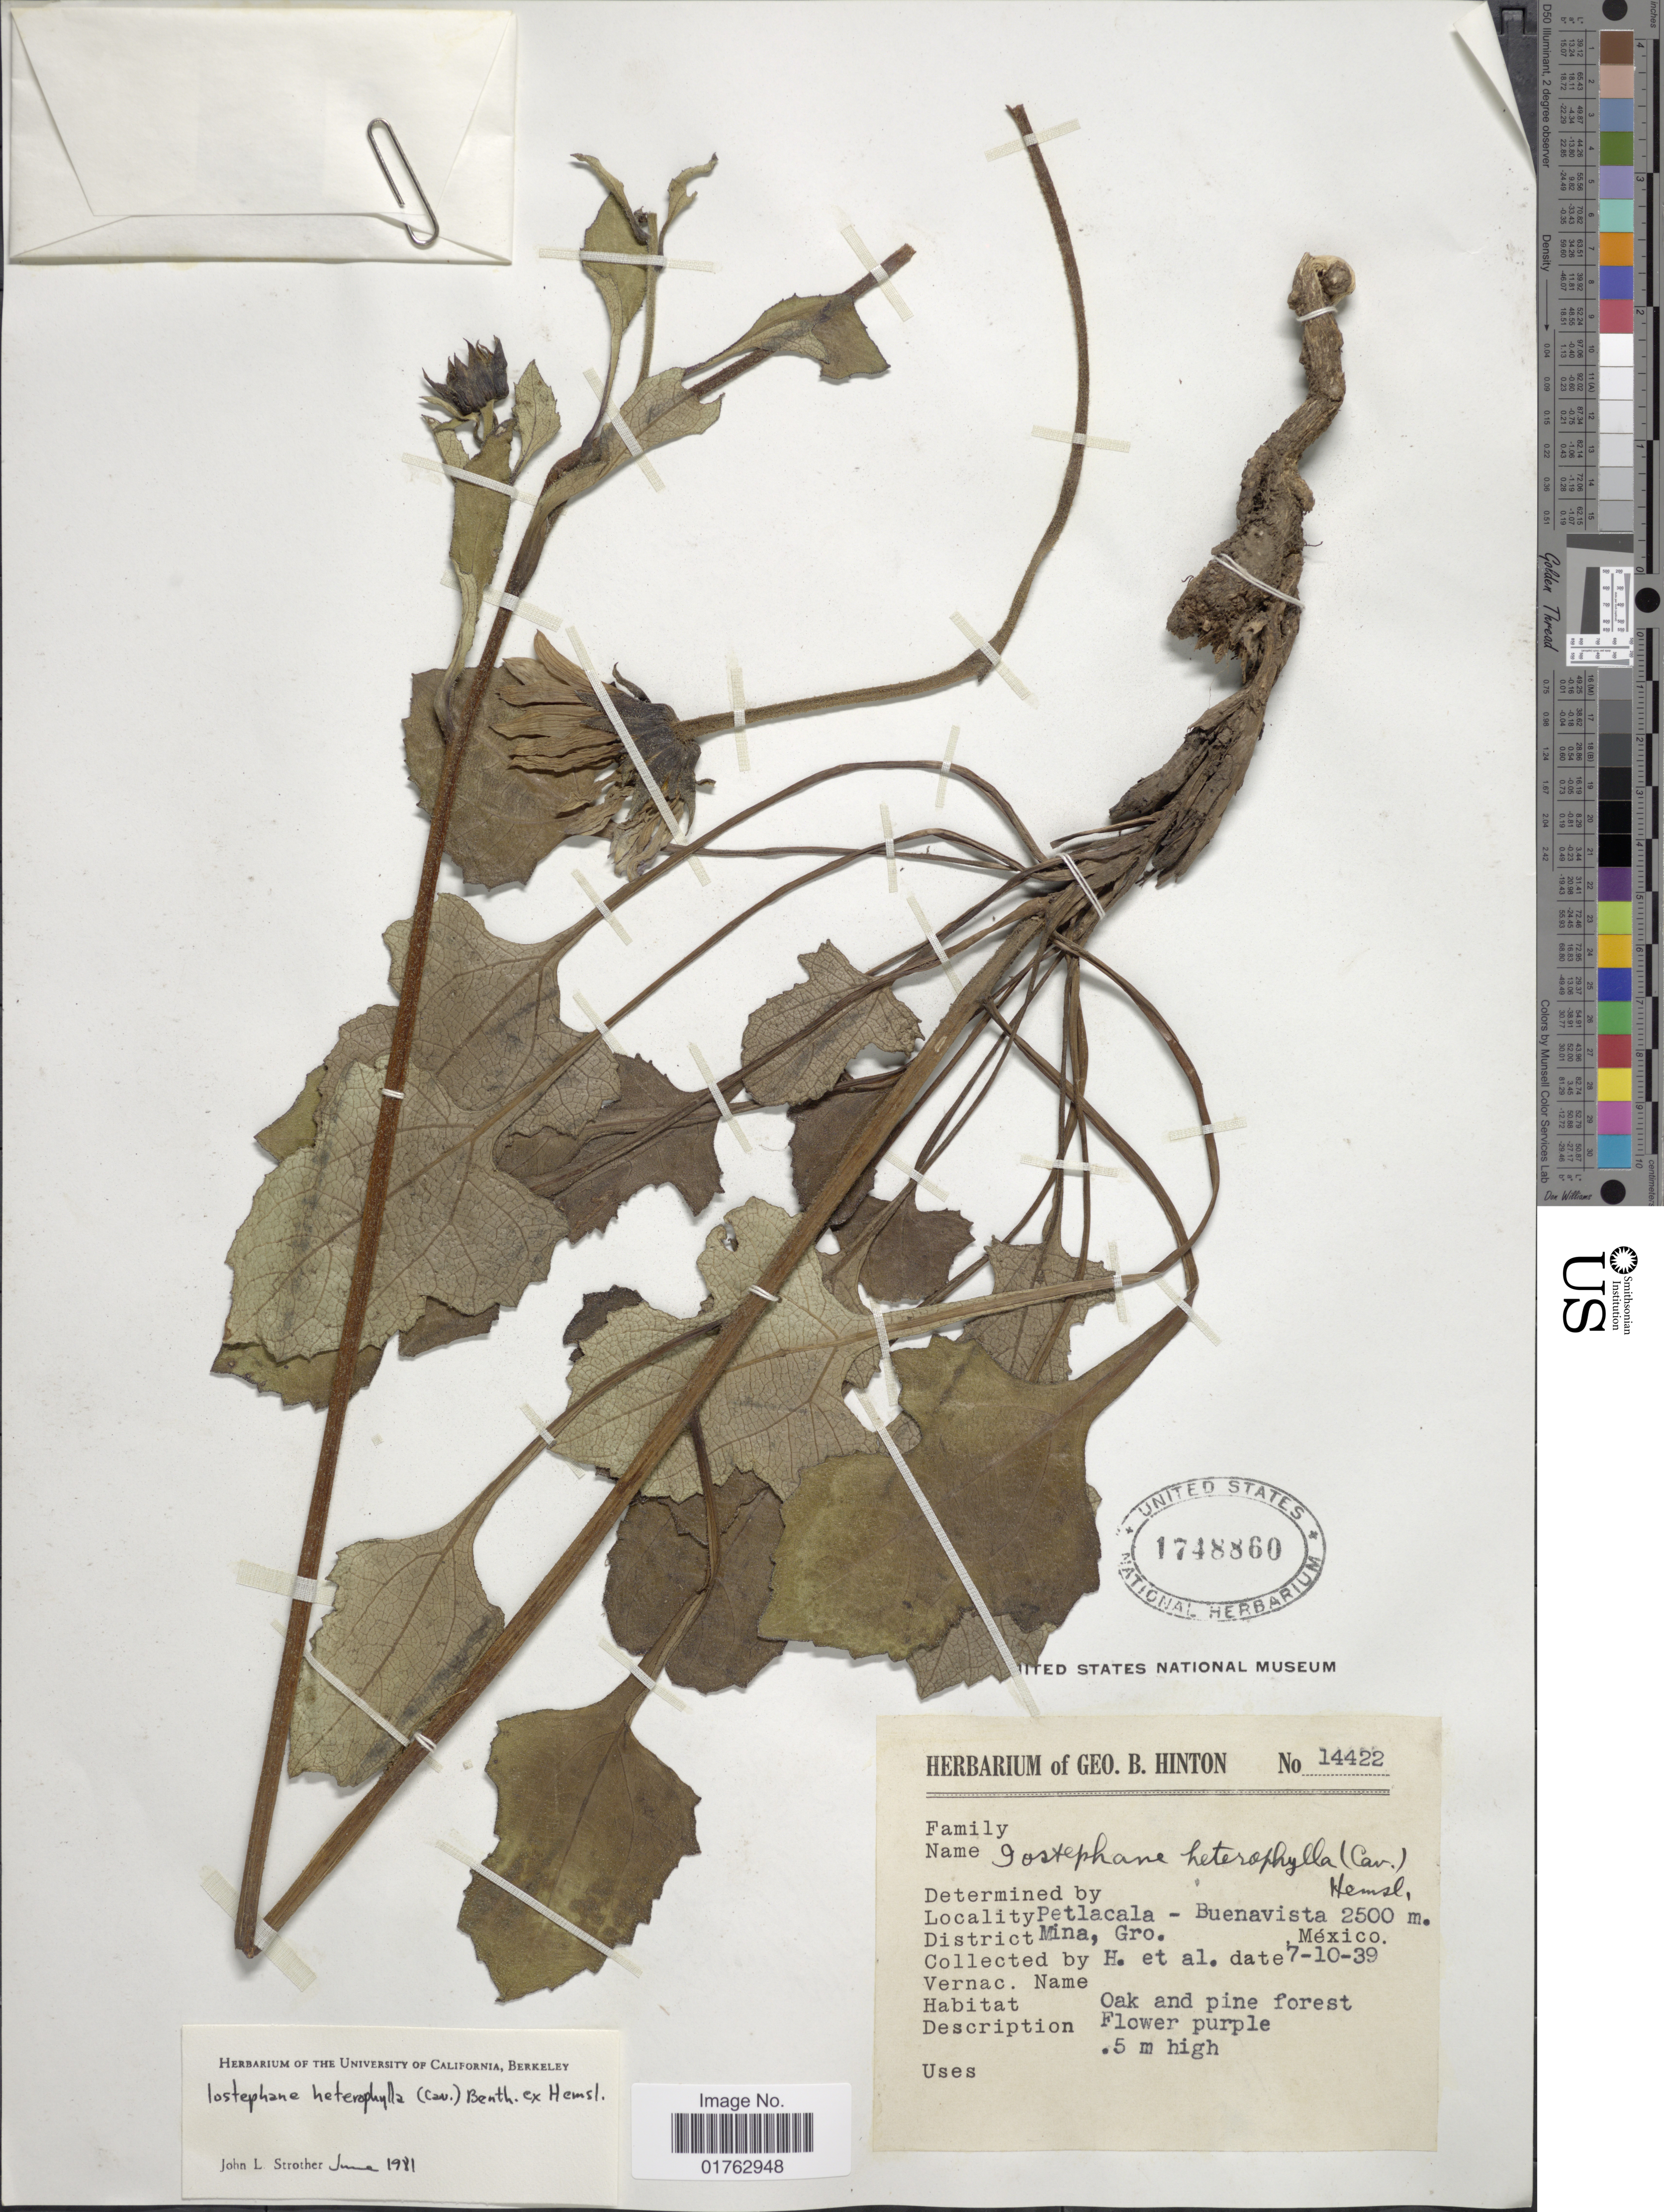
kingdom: Plantae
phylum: Tracheophyta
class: Magnoliopsida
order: Asterales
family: Asteraceae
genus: Iostephane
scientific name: Iostephane heterophylla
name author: (Cav.) Benth. ex Hemsl.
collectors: G. B. Hinton & et al.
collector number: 14422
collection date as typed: Transcribed d/m/y: 10/7/39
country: Mexico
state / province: Guerrero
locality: Petlacala - Buenavista, Mina, Gro.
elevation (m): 2500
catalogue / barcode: US 1748860